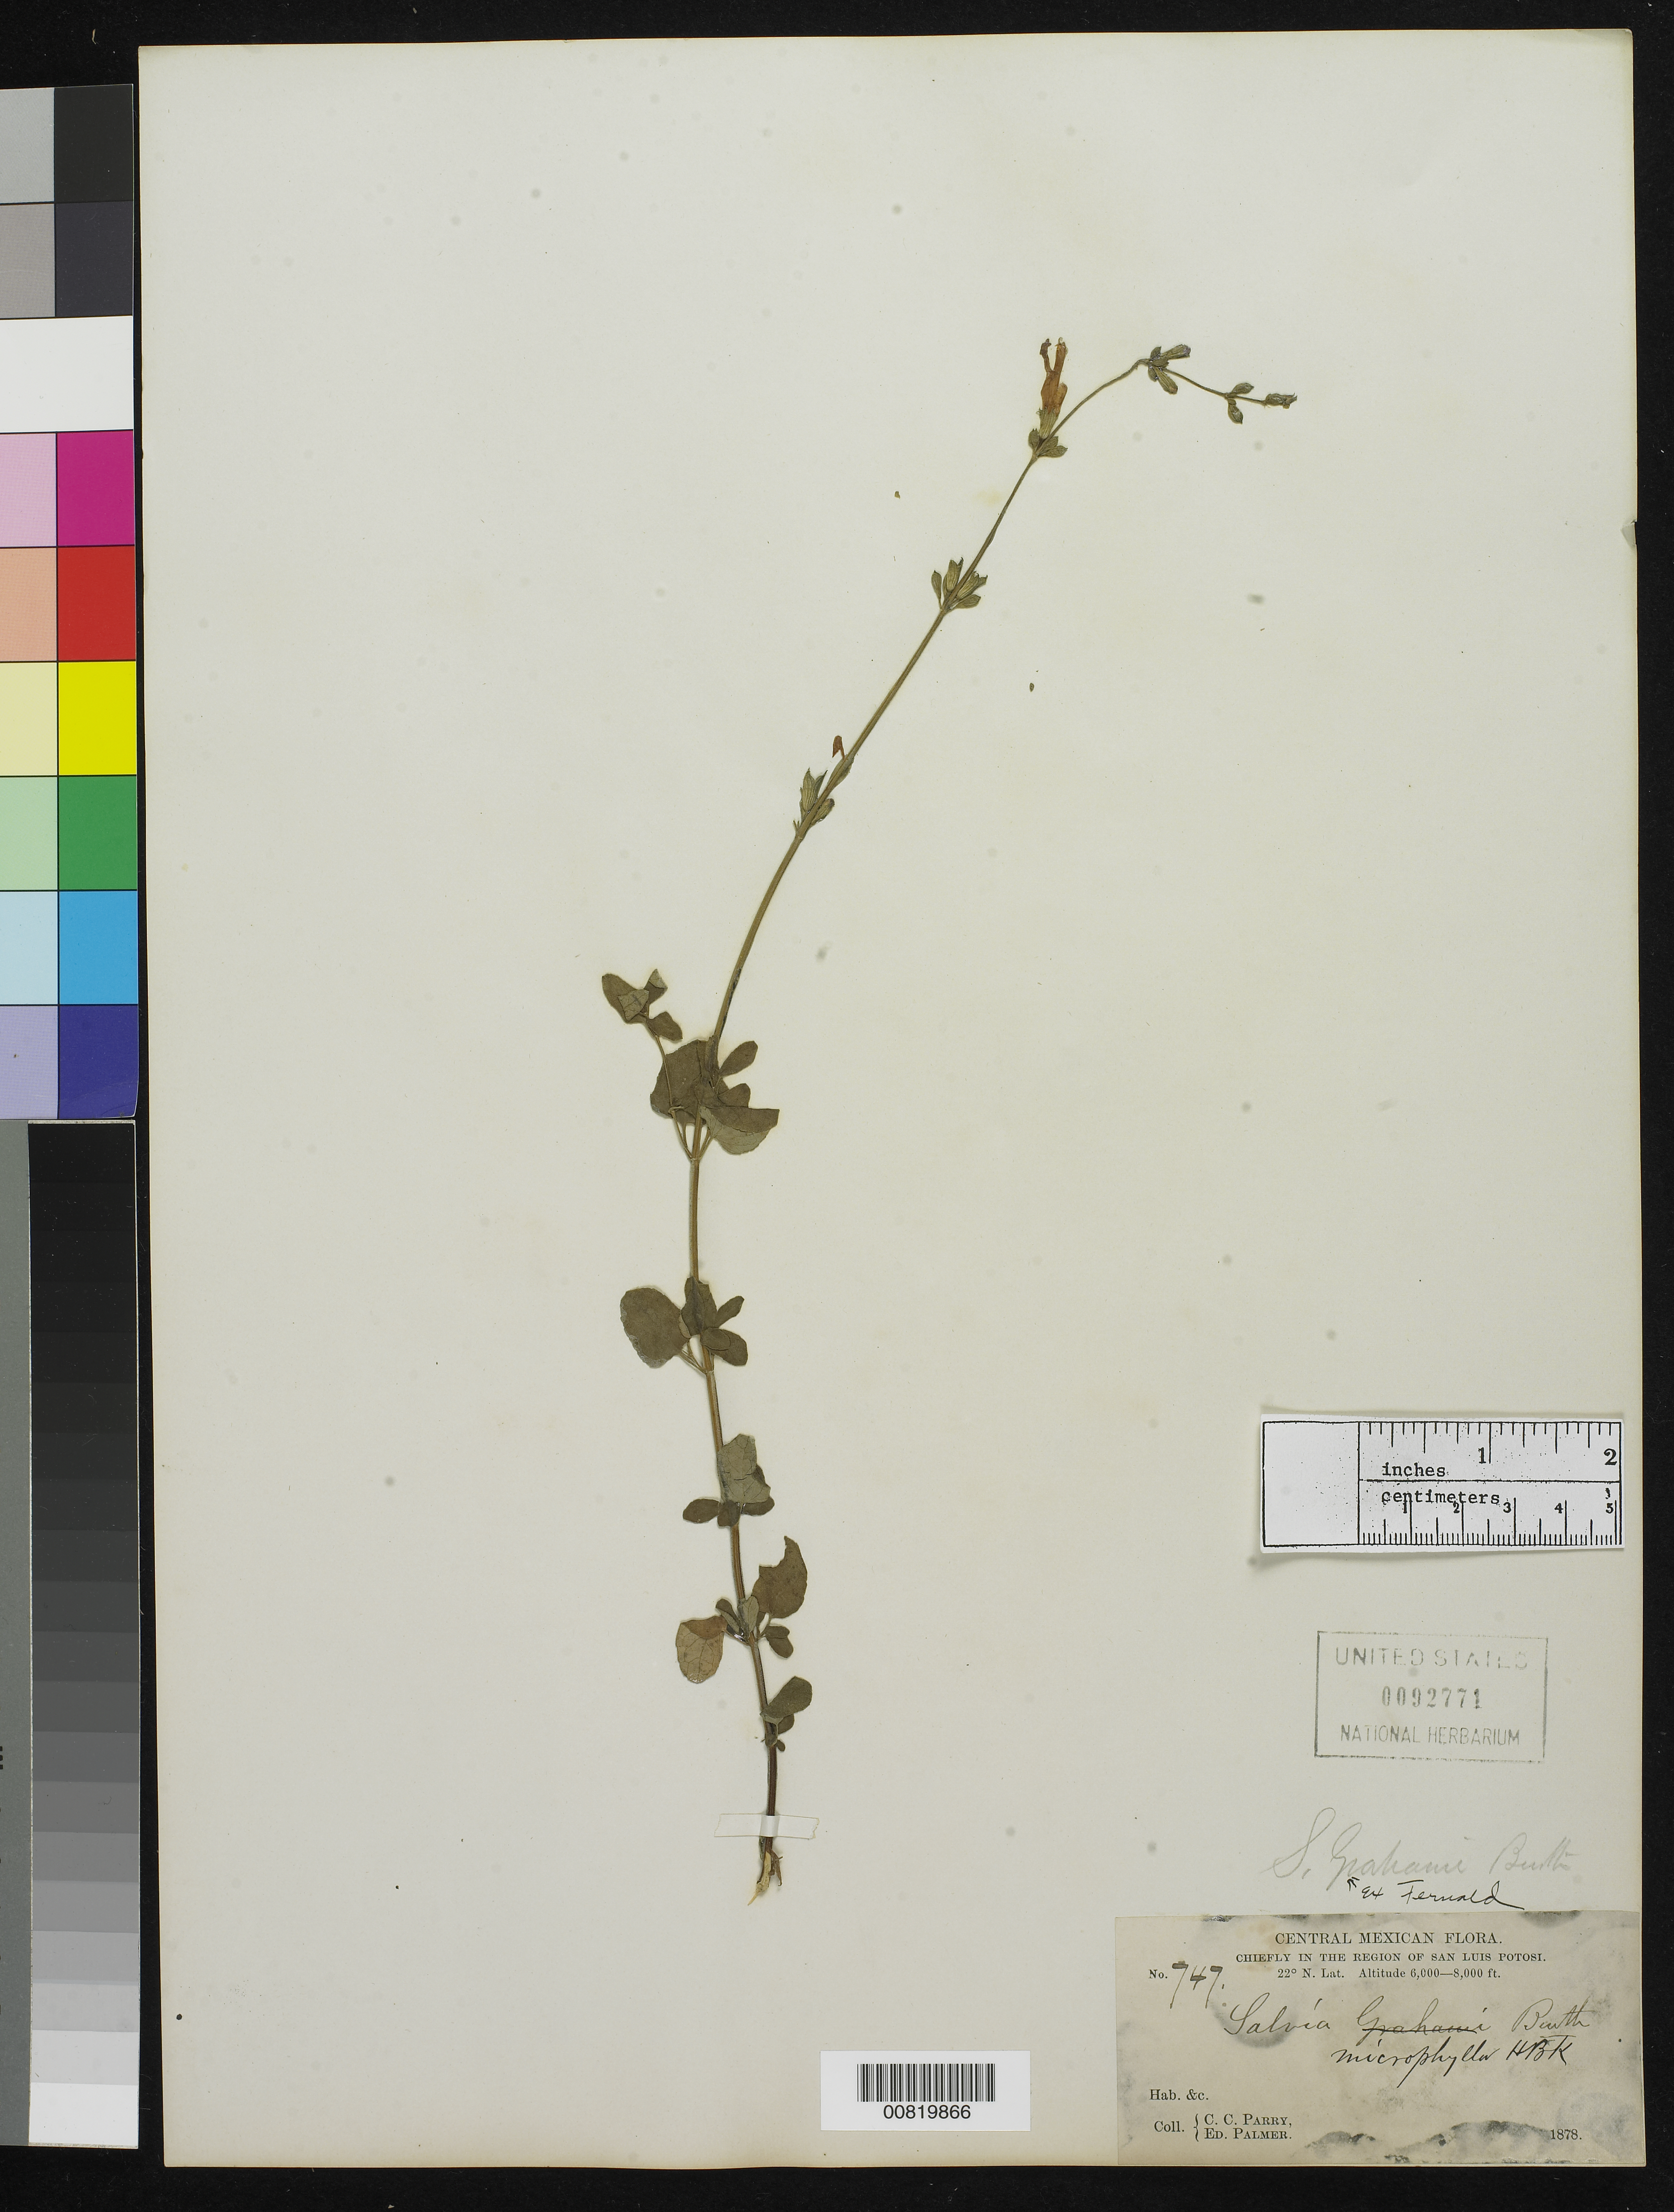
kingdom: Plantae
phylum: Tracheophyta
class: Magnoliopsida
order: Lamiales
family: Lamiaceae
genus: Salvia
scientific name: Salvia microphylla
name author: Kunth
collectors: C. C. Parry & E. Palmer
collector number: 747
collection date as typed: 1878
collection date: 1878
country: Mexico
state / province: San Luis Potosí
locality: Chiefly in the region of San Luis Potosí.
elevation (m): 1829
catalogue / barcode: US 92771